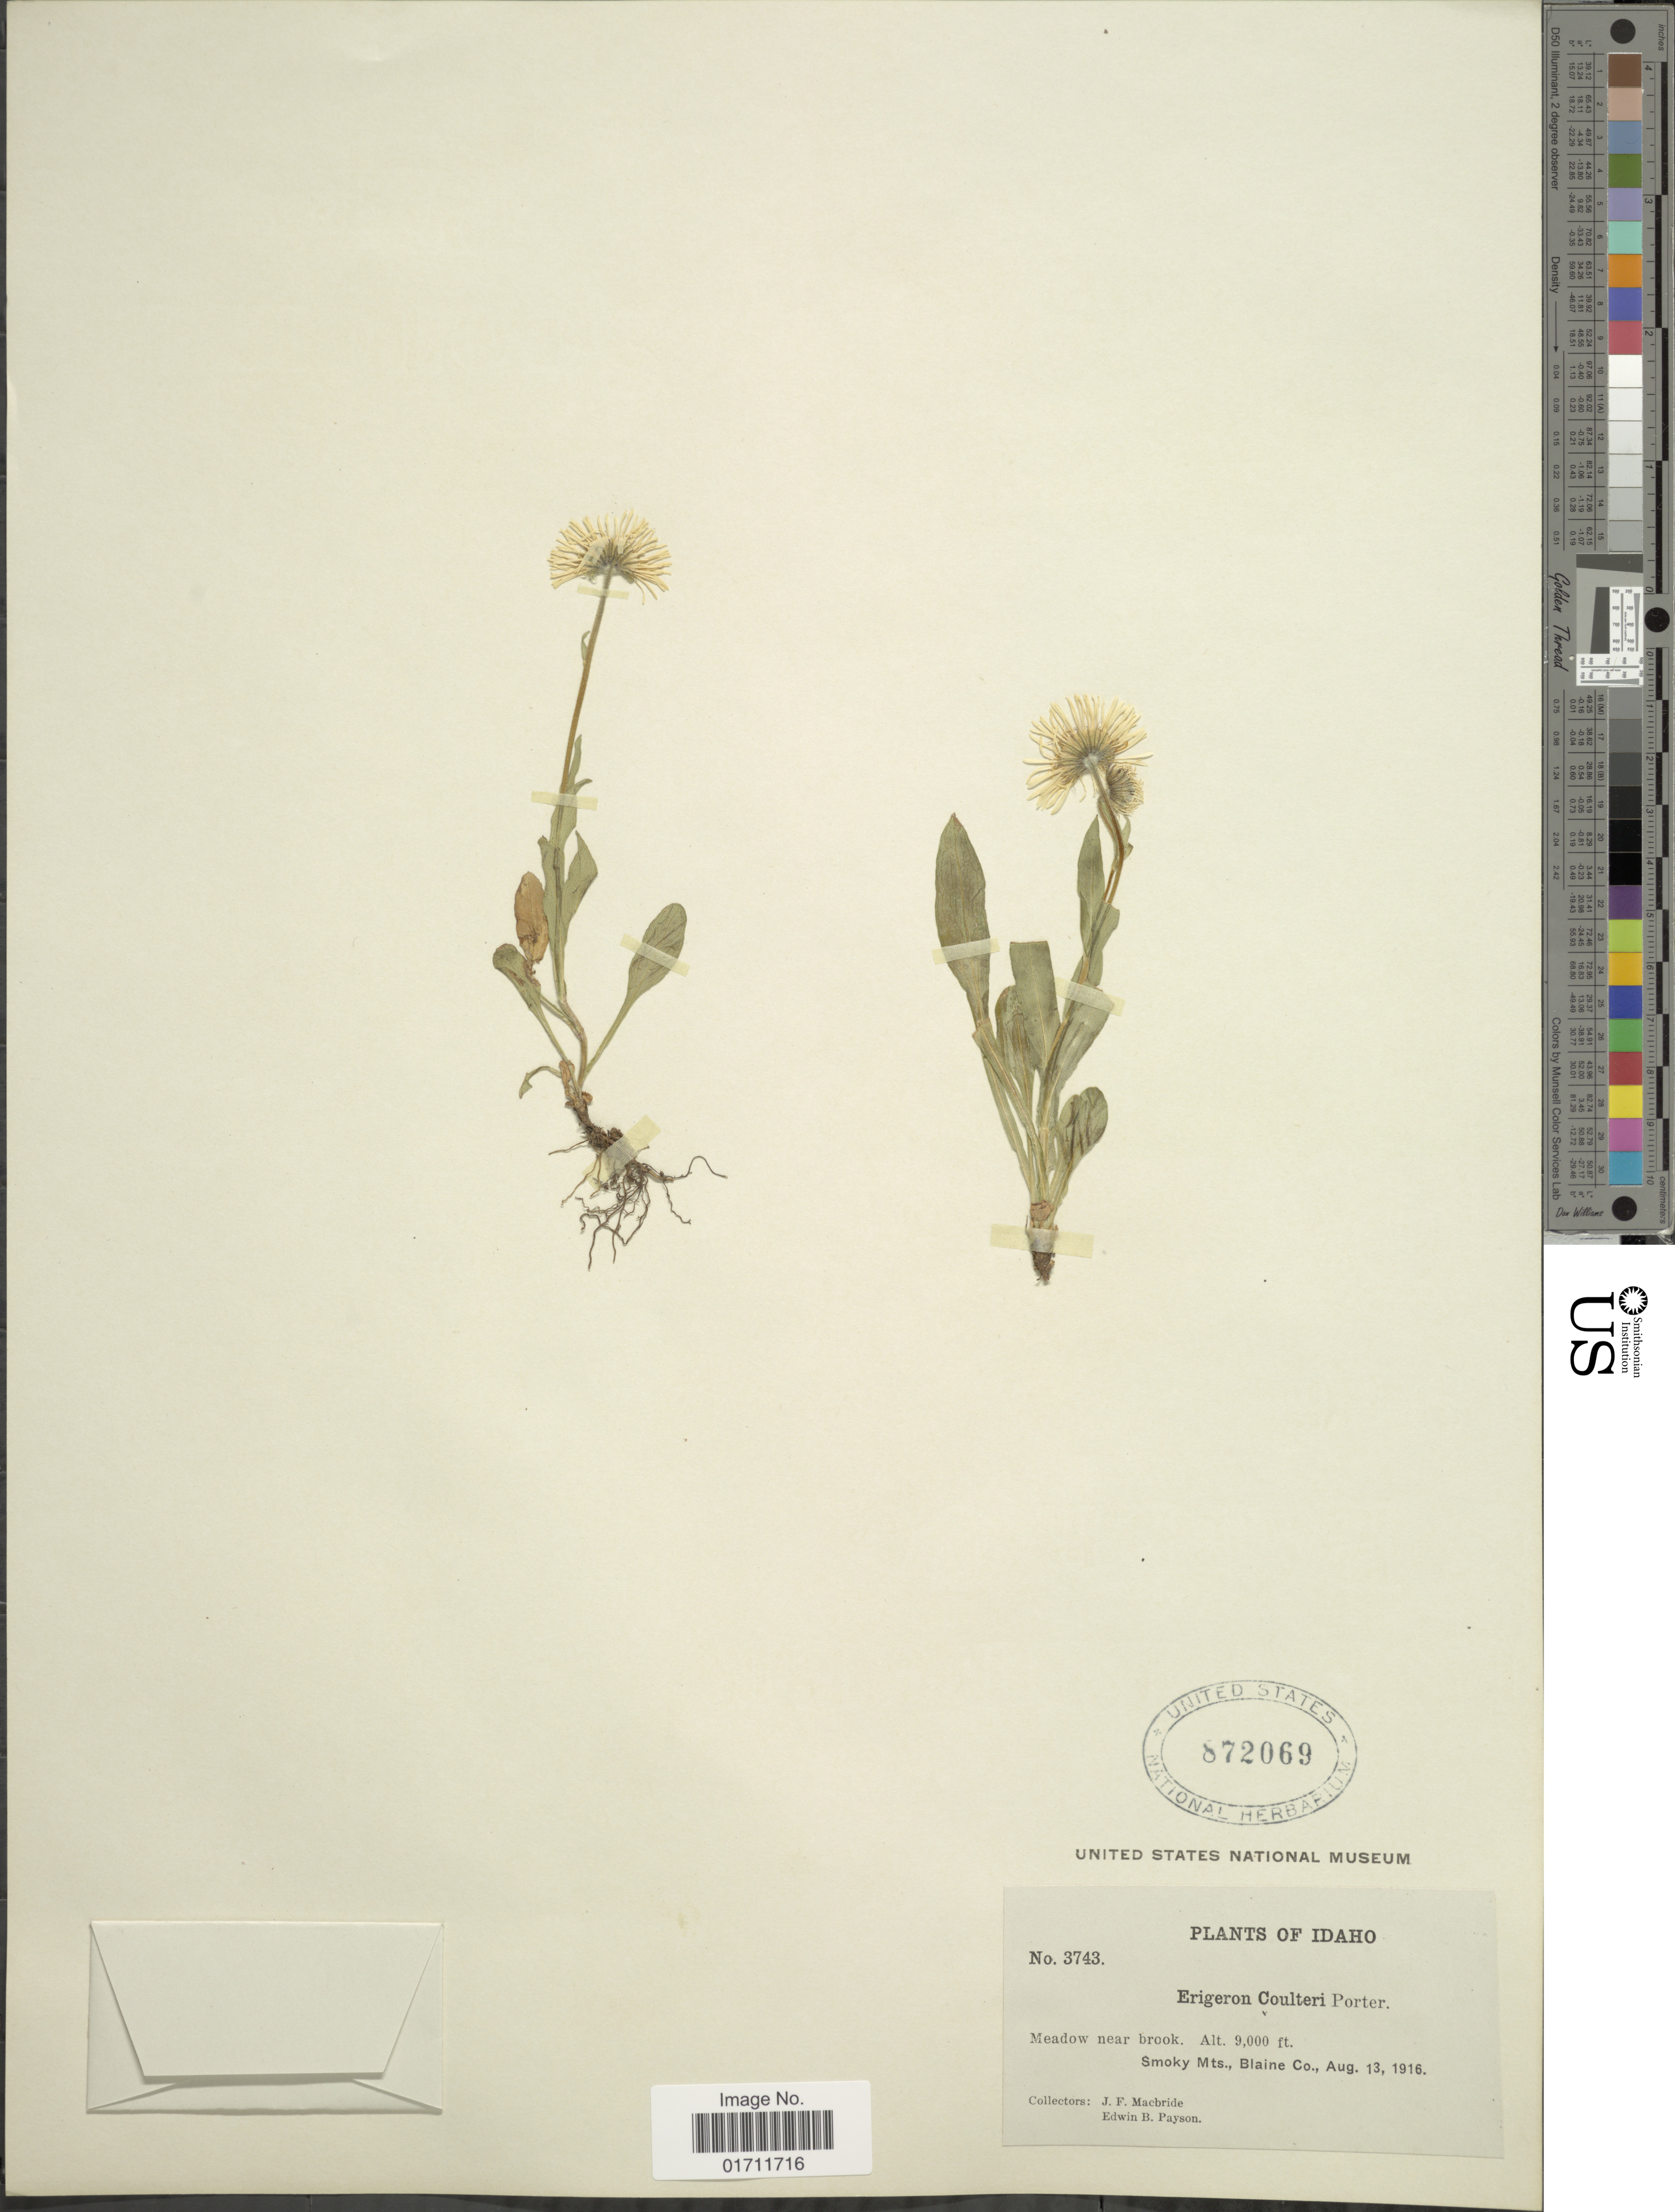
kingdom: Plantae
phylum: Tracheophyta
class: Magnoliopsida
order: Asterales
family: Asteraceae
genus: Erigeron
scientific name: Erigeron coulteri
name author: Porter in Porter & J.M. Coult.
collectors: J. F. Macbride & E. B. Payson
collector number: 3743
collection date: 1916-08-13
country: United States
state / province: Idaho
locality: Meadow near brook, SMoky Mts., Blaine Co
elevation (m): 2743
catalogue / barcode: US 872069